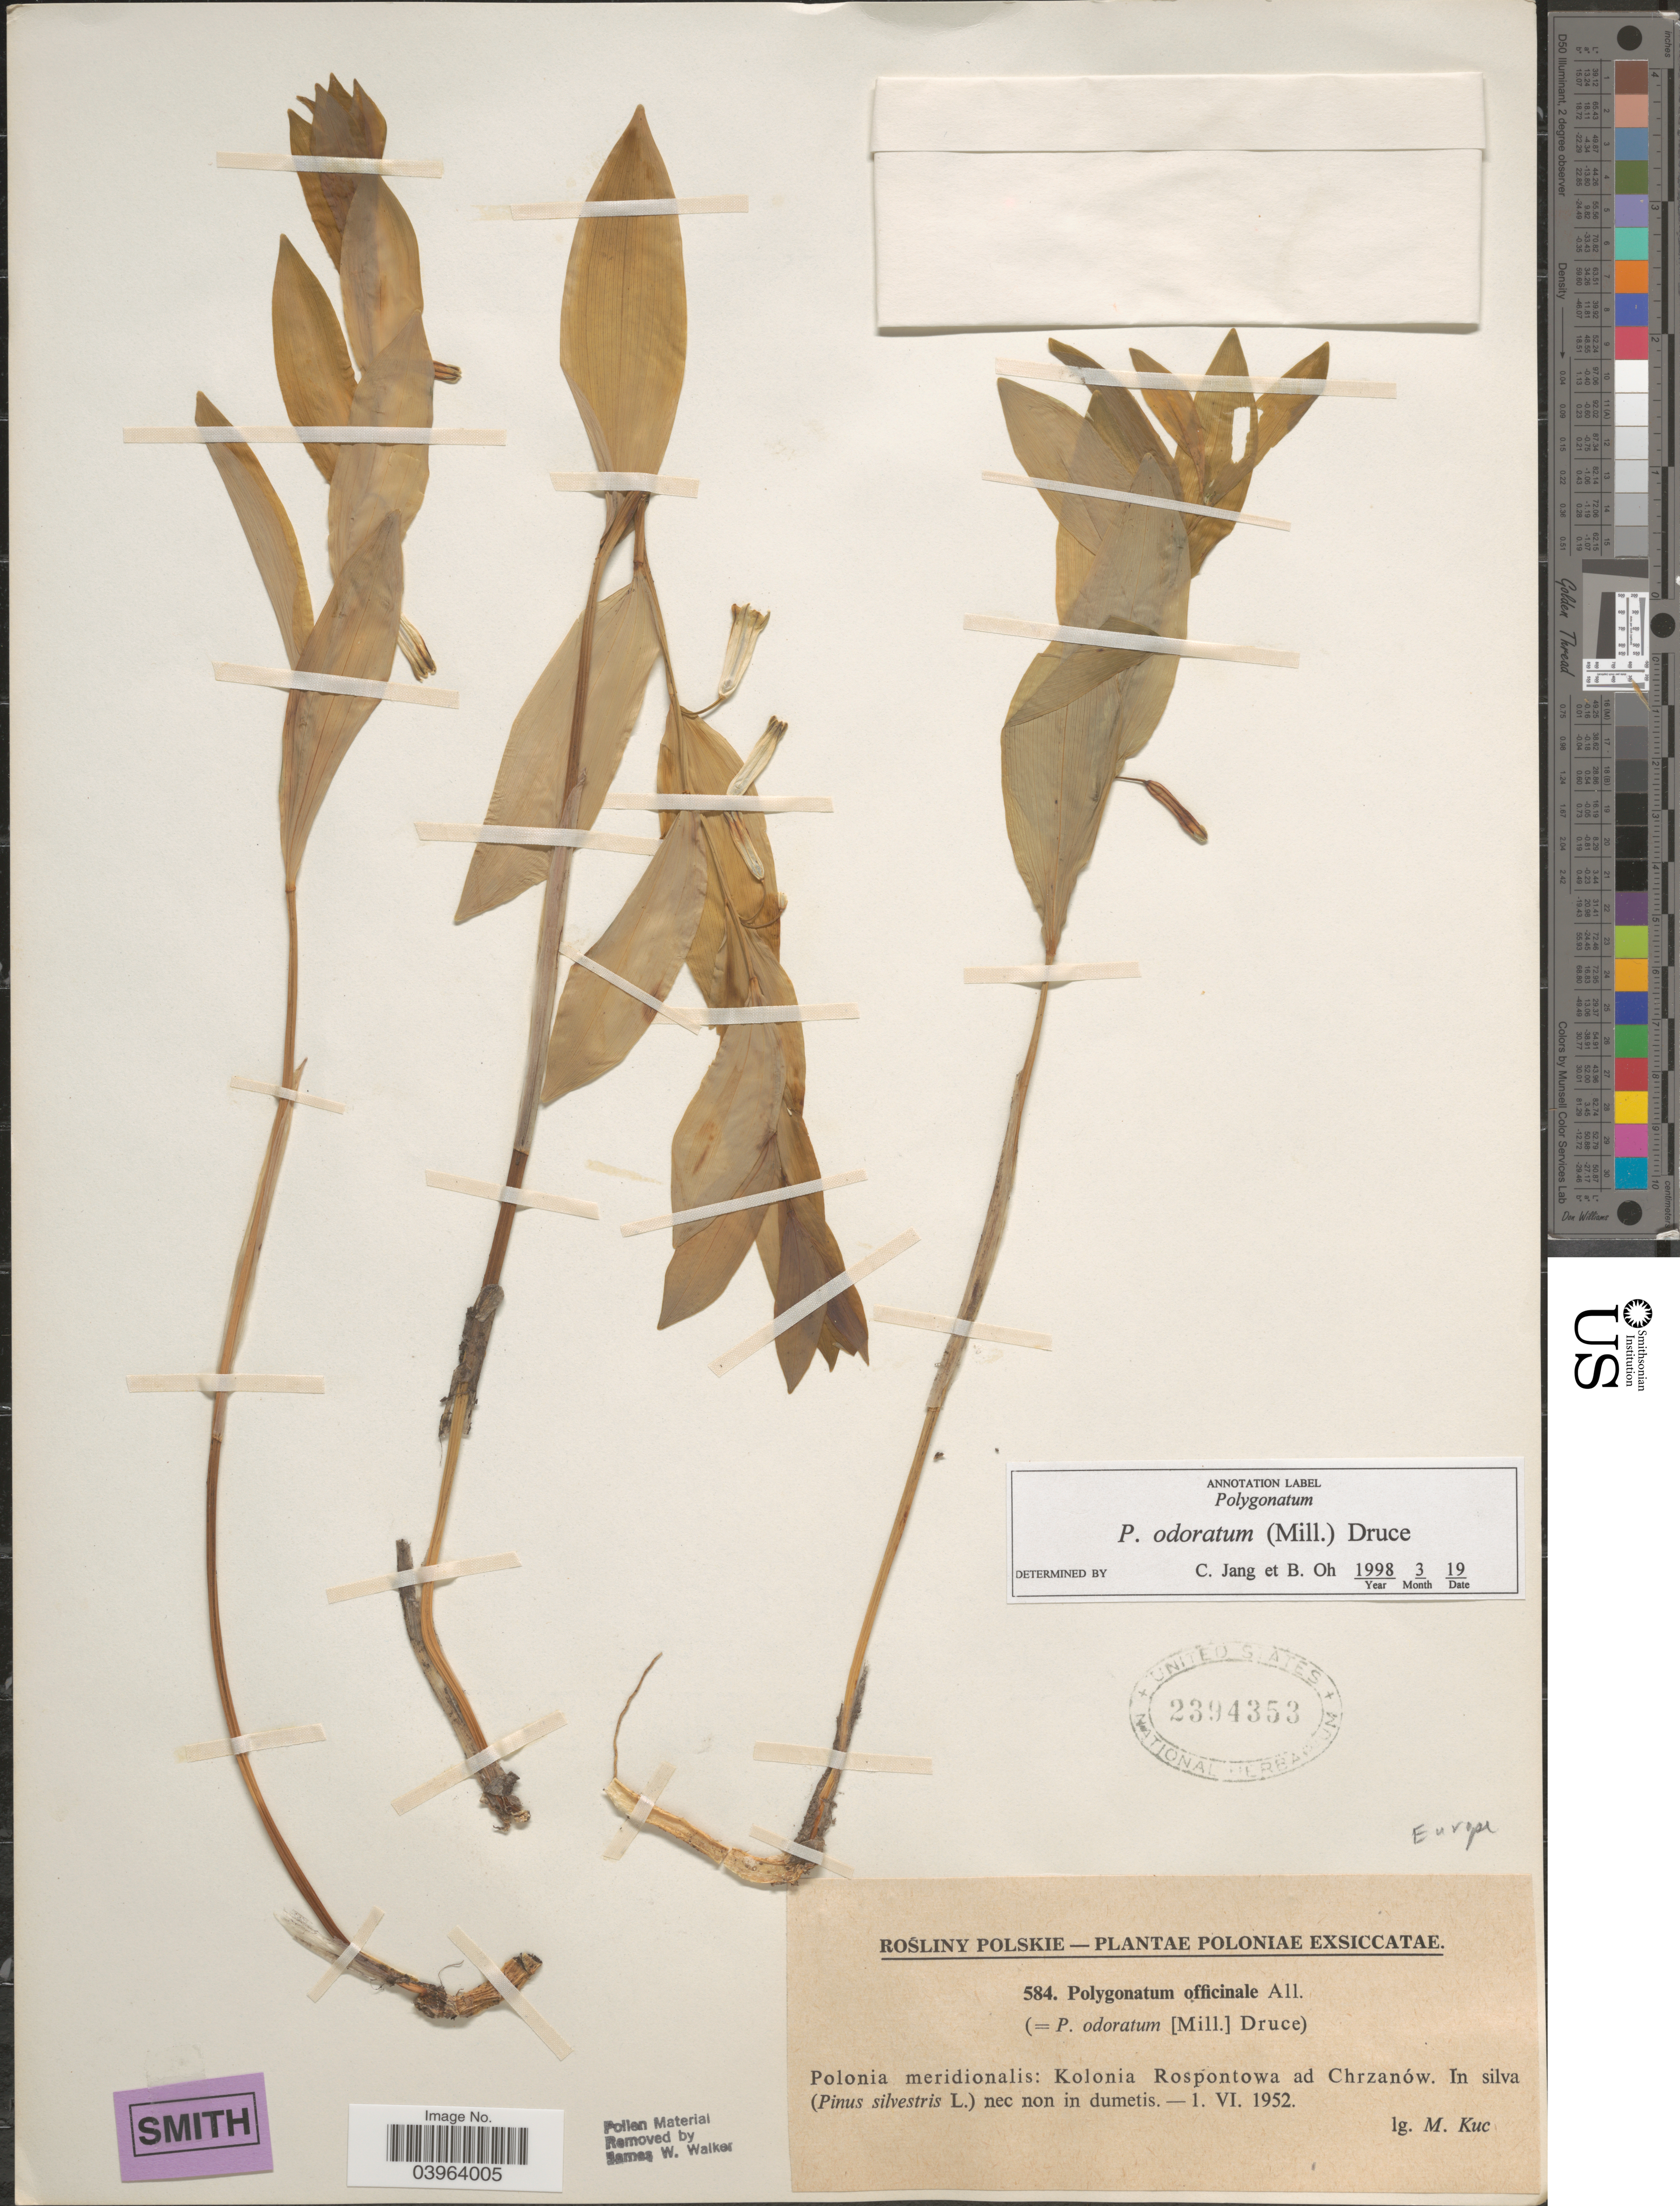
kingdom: Plantae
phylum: Tracheophyta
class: Liliopsida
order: Asparagales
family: Asparagaceae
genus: Polygonatum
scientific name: Polygonatum odoratum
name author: (Mill.) Druce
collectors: M. Kuc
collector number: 584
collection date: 1952-06-01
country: Poland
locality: Polonia meridionalis: Kolonia Rospontowa ad Chrzanów.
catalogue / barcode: US 2394353